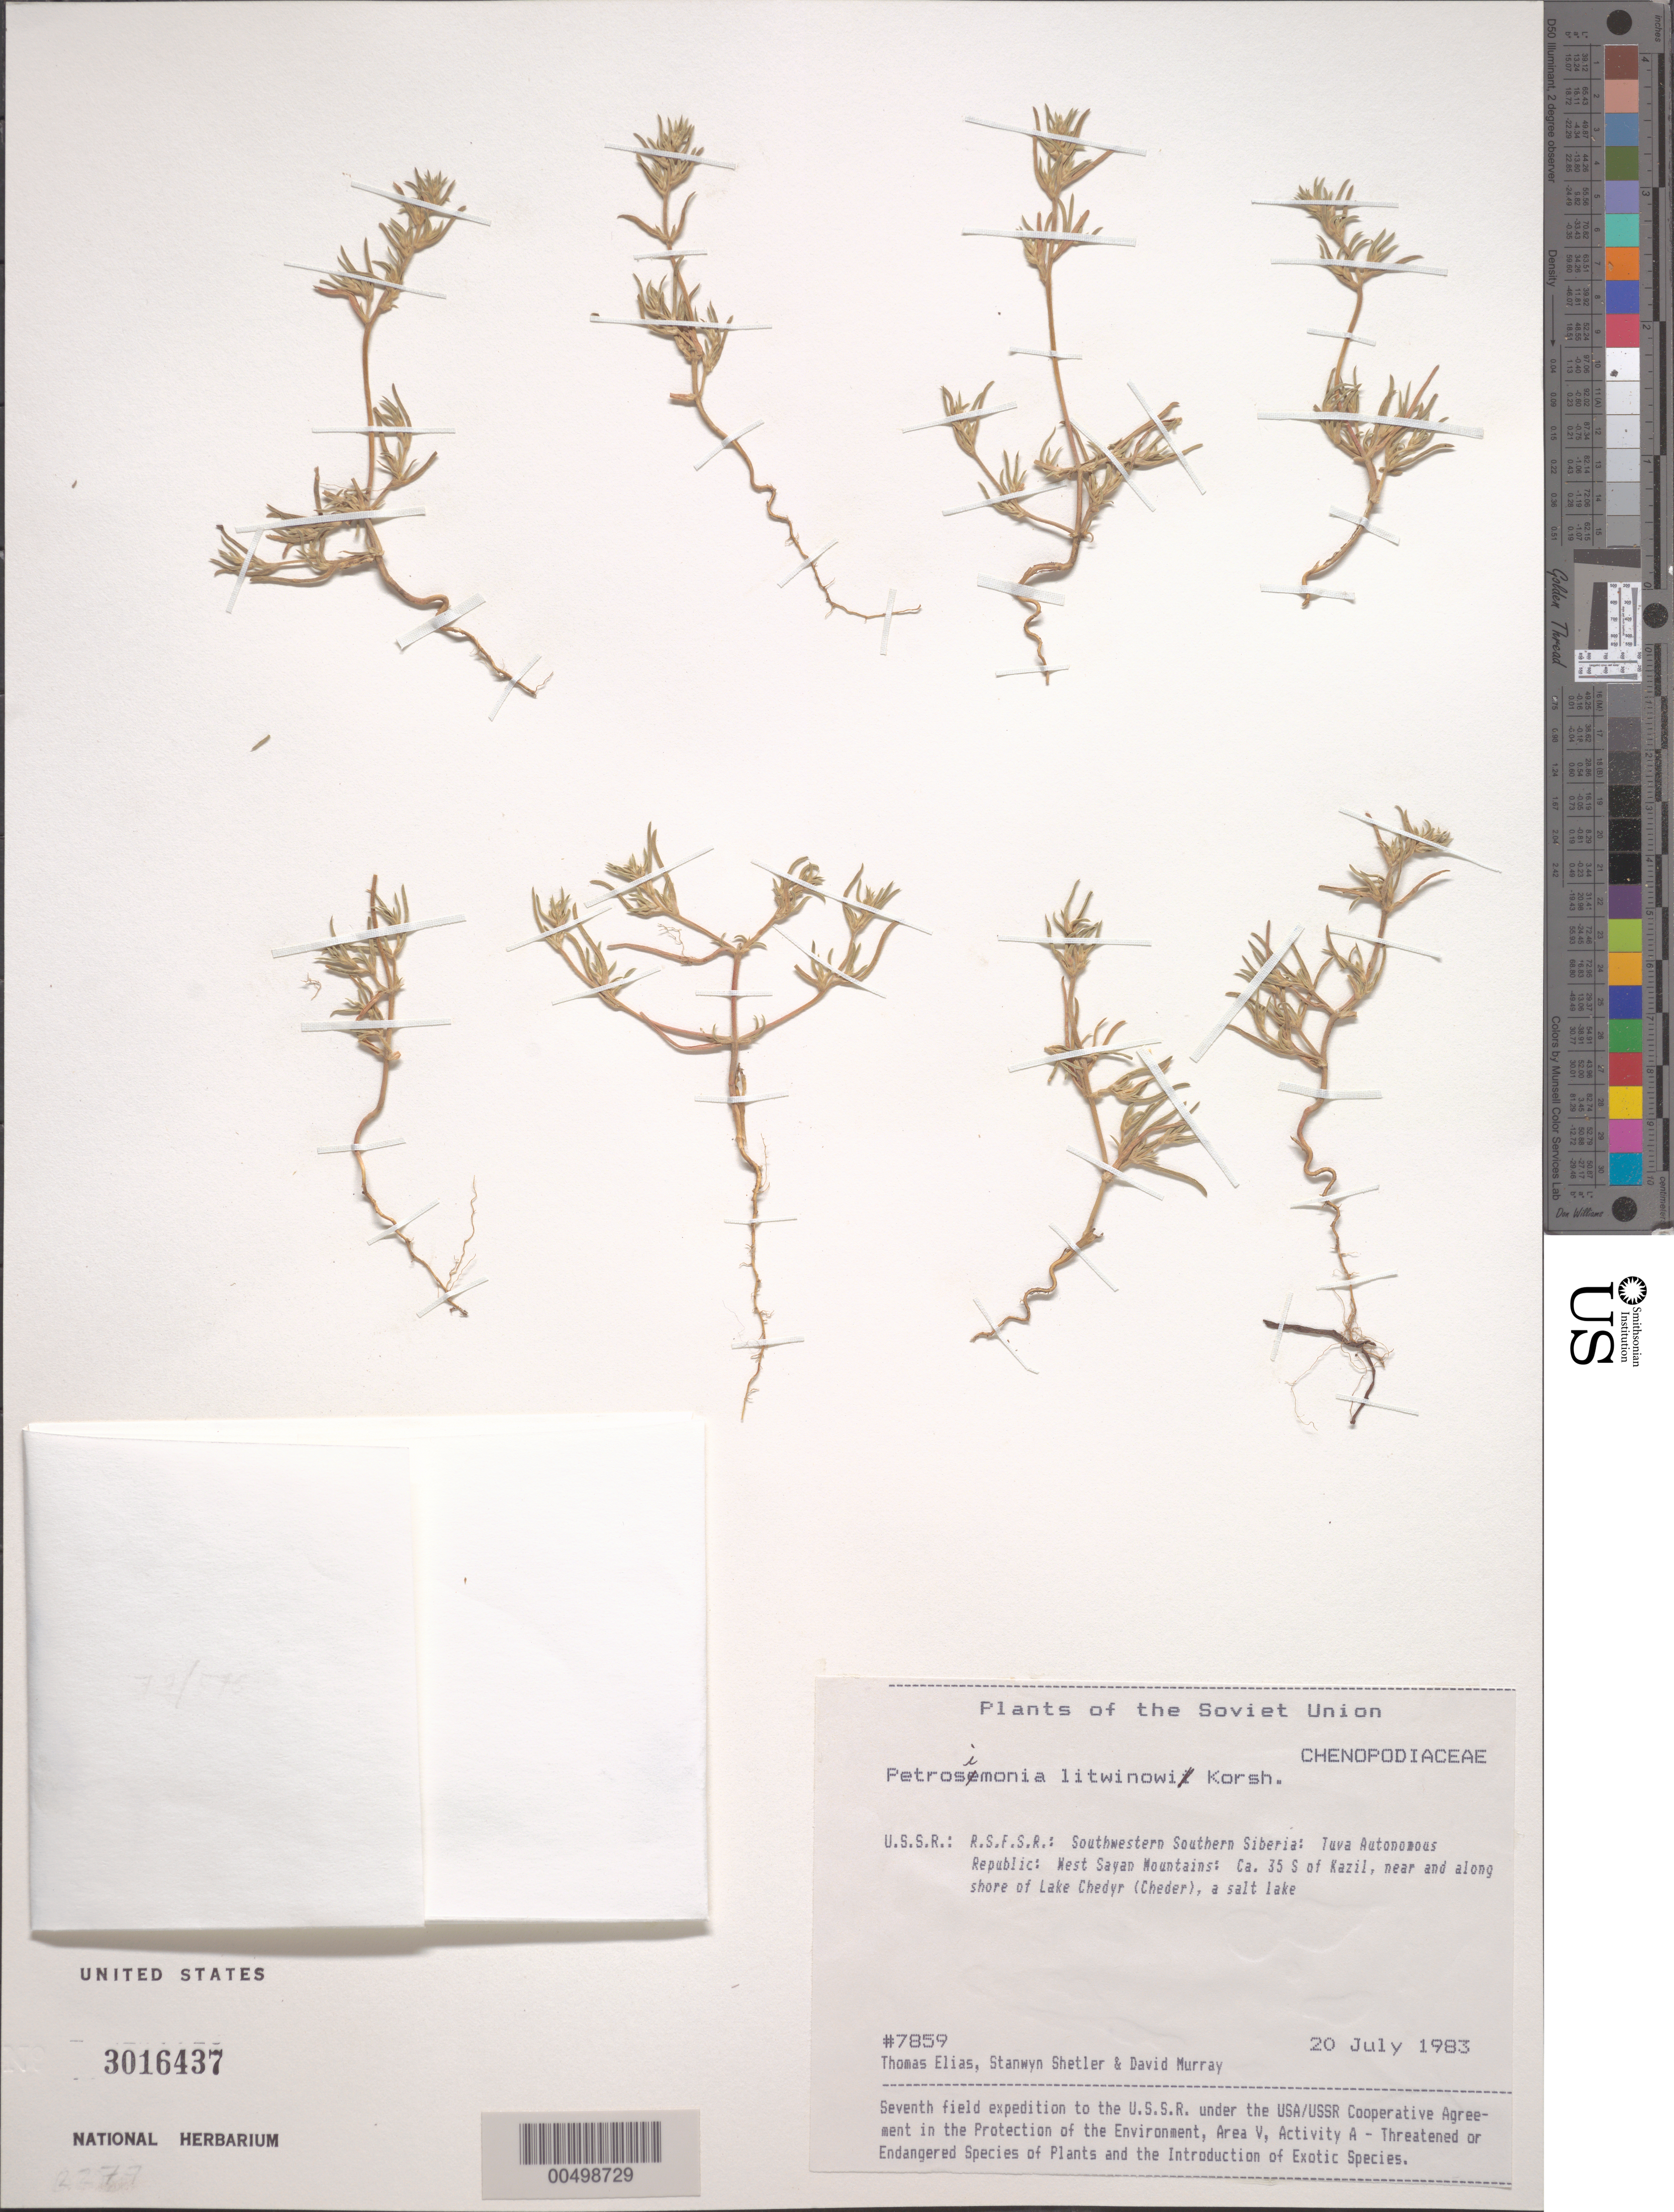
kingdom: Plantae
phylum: Tracheophyta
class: Magnoliopsida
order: Caryophyllales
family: Amaranthaceae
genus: Petrosimonia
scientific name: Petrosimonia litwinowi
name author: Korsh.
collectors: T. Elias, S. Shetler & D. F. Murray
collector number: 7859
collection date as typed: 20 Jul 1983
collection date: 1983-07-20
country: Russian Federation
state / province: Tuva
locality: West Sayan Mountains, ca. 35 [km] S of Kazil [Kyzyl], near and along shore of Lake Chedyr (Cheder)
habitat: salt lake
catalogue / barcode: US 3016437